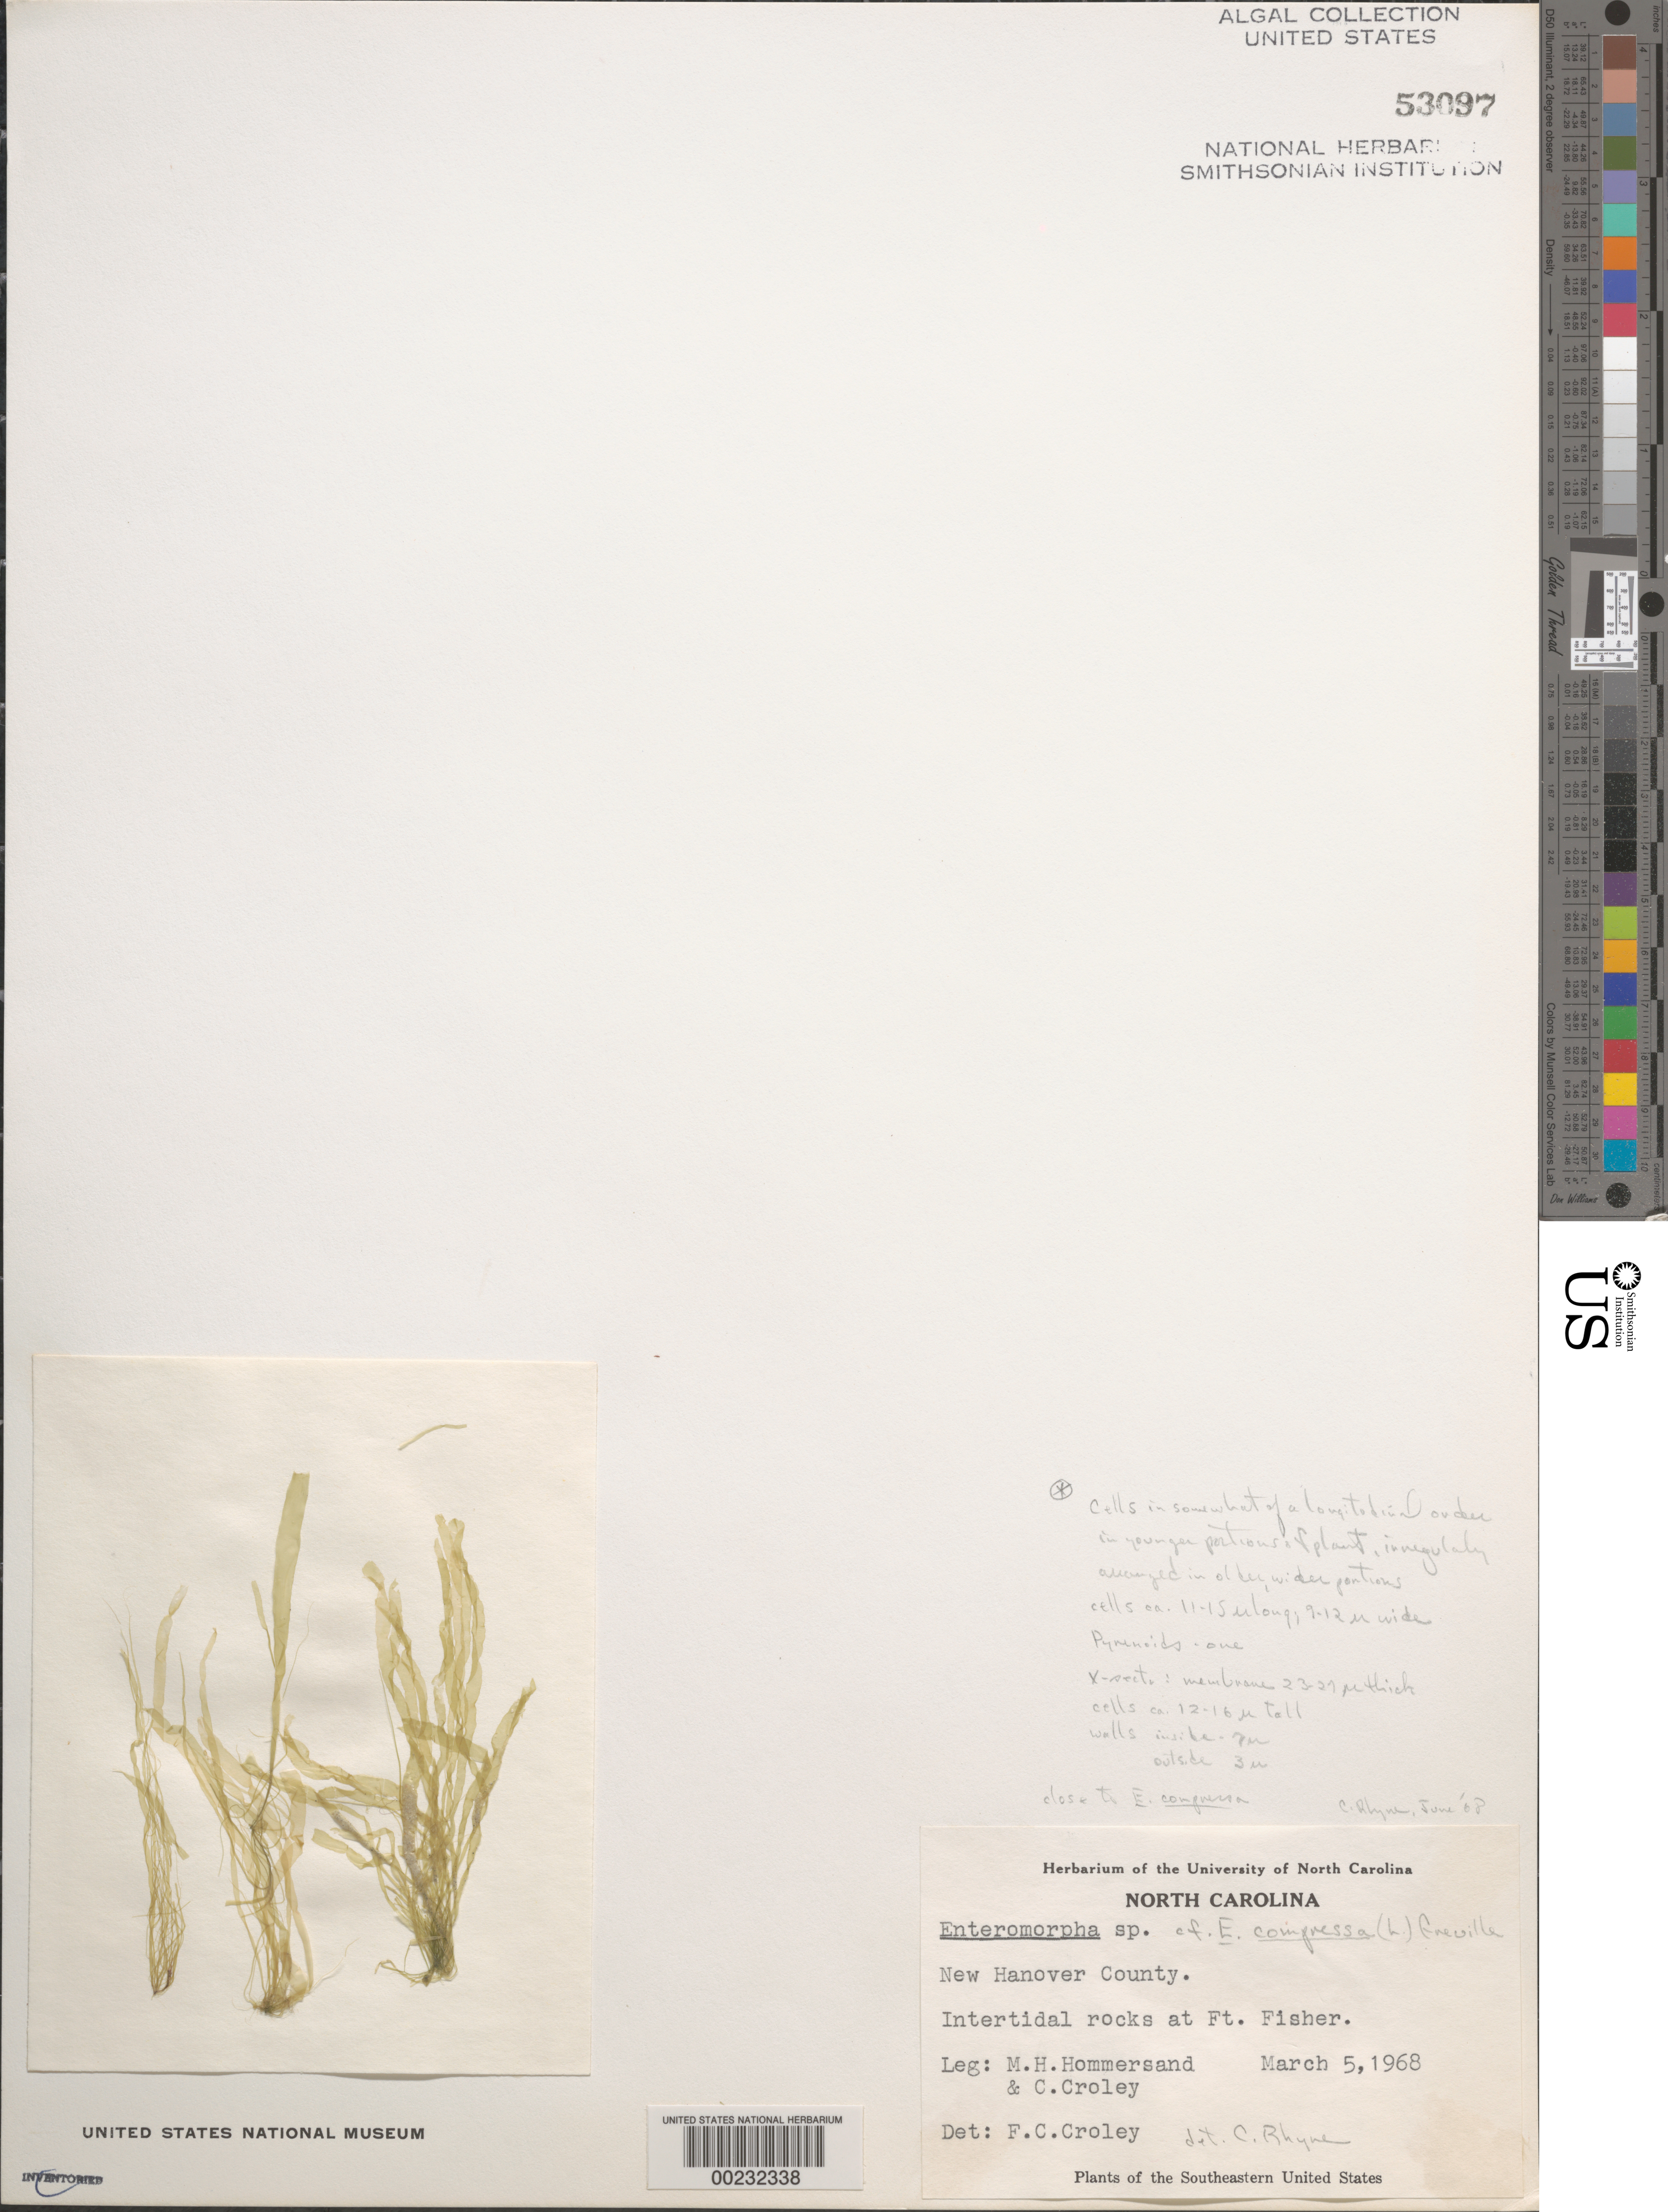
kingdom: Plantae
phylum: Chlorophyta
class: Ulvophyceae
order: Ulvales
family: Ulvaceae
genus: Ulva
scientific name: Ulva compressa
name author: L.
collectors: M. H. Hommersand & F. C. Croley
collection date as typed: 05 Mar 1968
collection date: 1968-03-05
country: United States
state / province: North Carolina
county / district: New Hanover County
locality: Fort Fisher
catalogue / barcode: US 53097